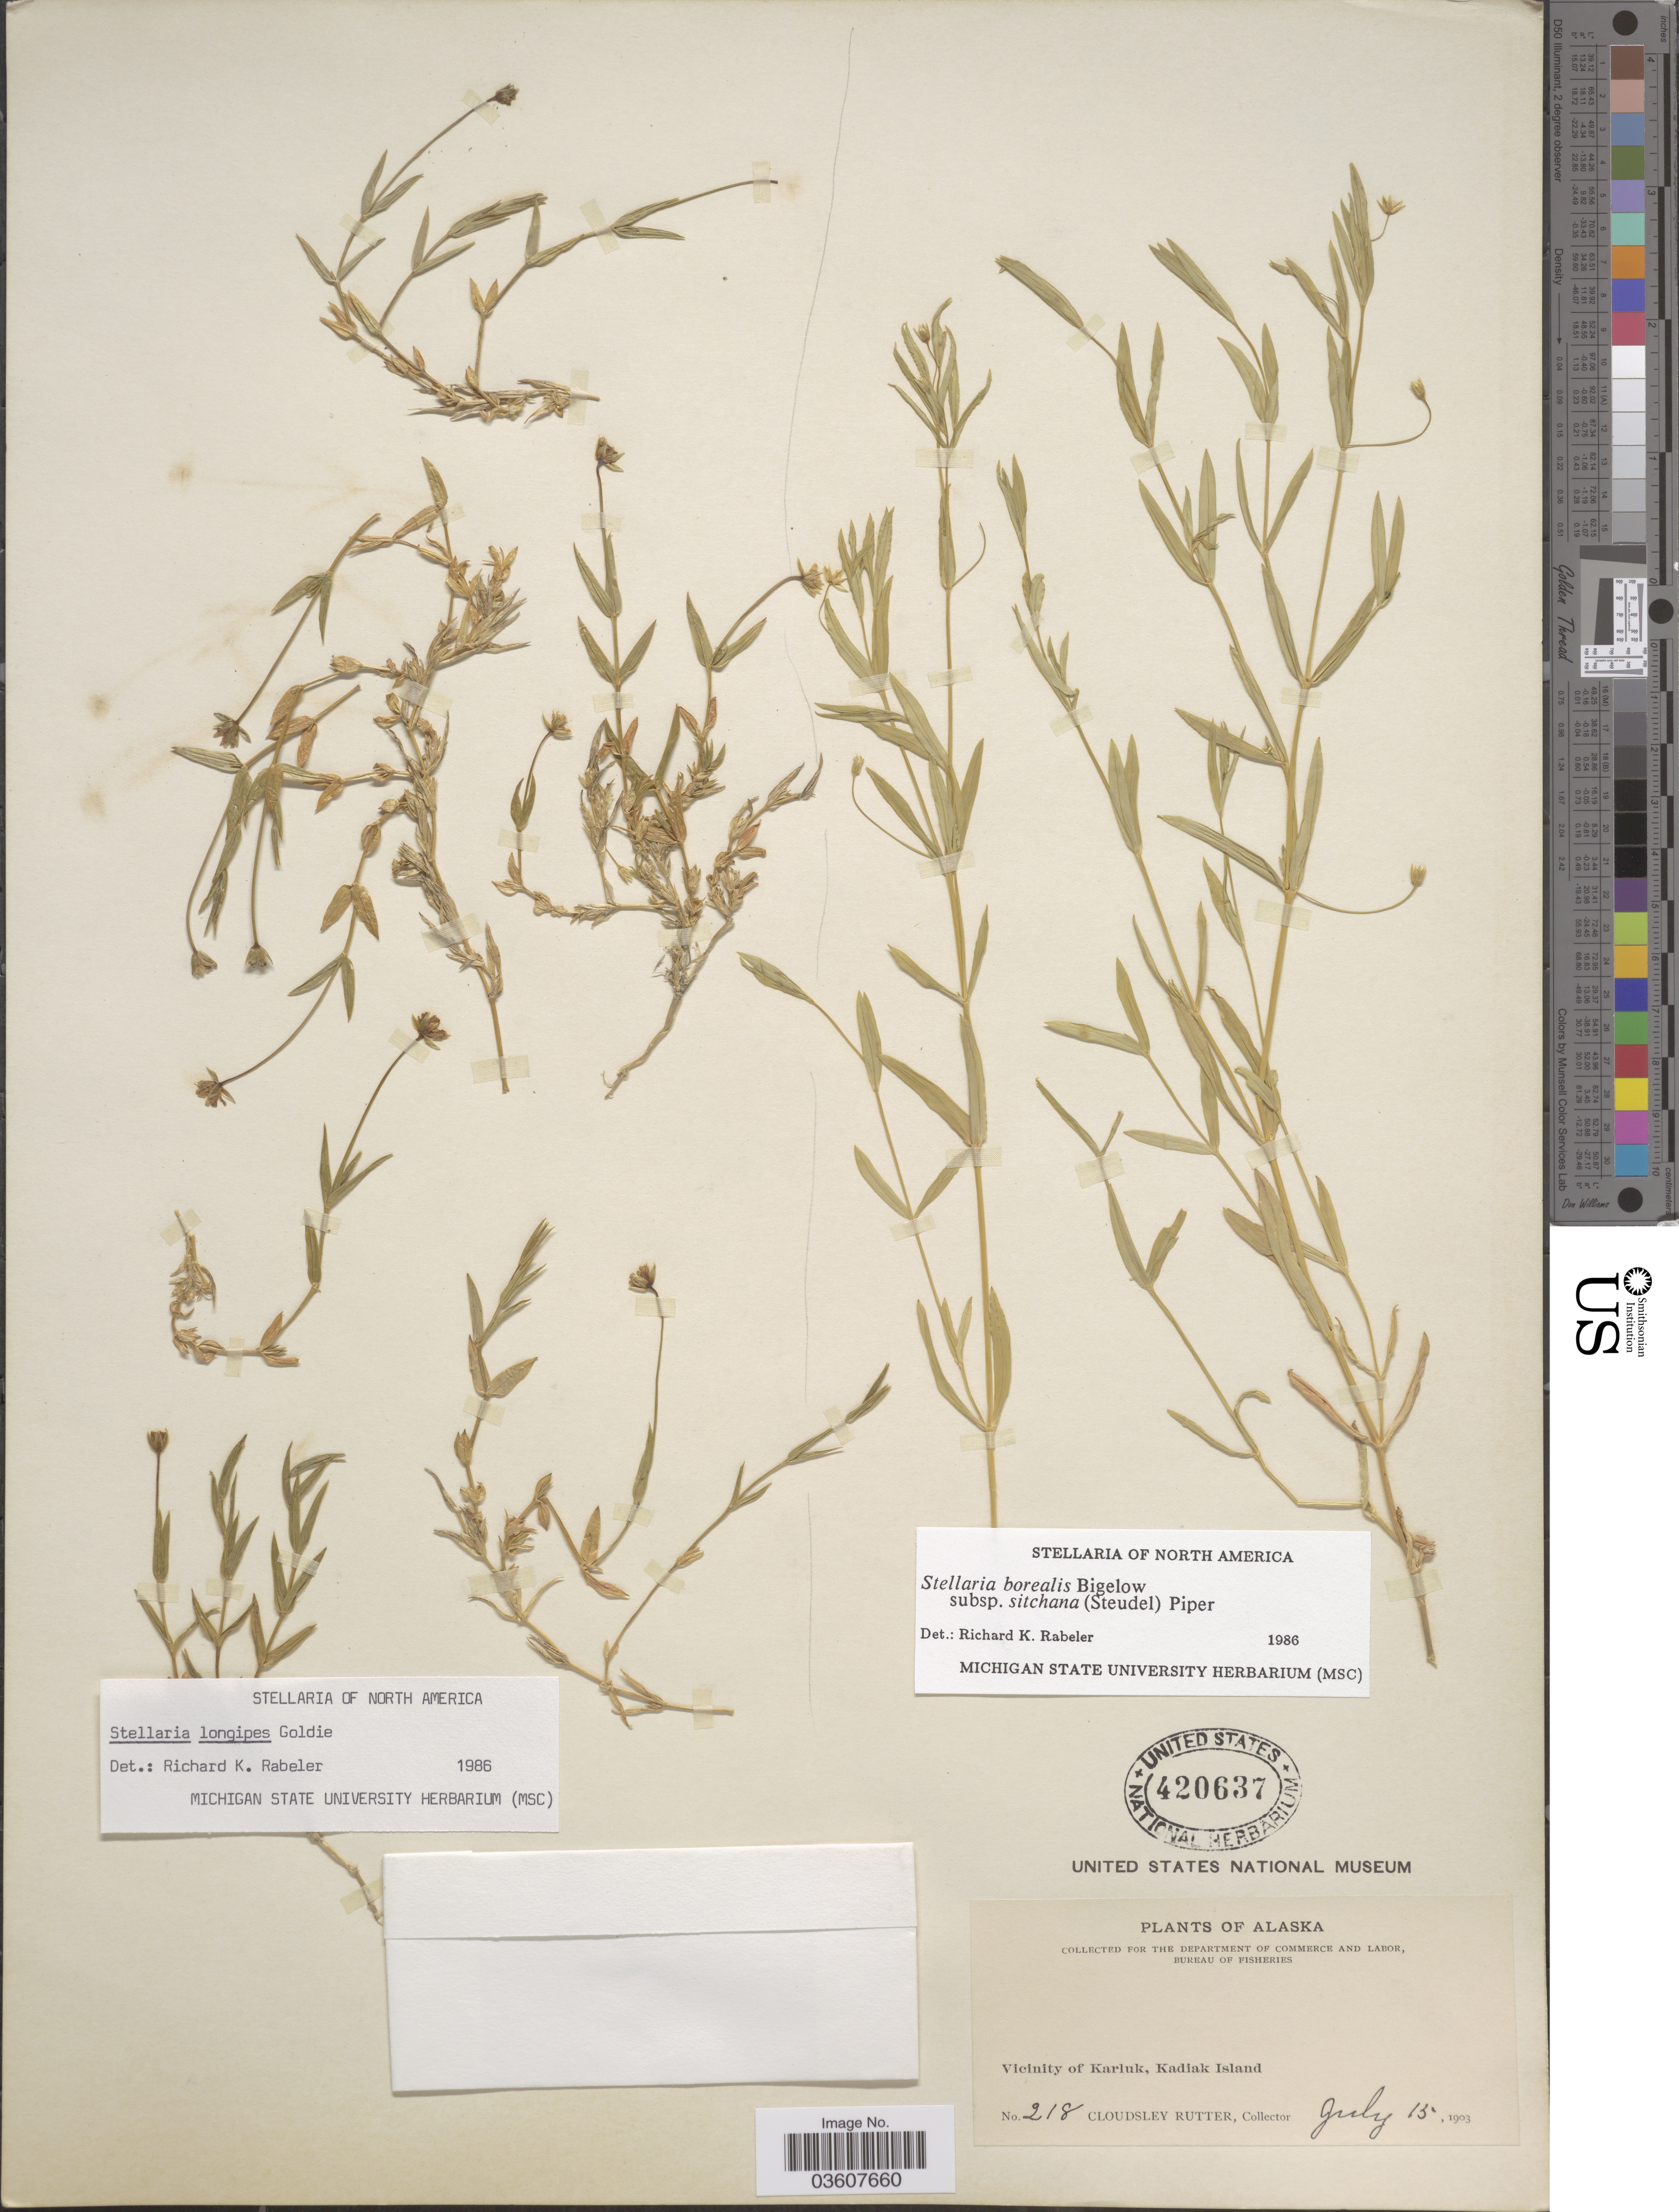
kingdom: Plantae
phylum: Tracheophyta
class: Magnoliopsida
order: Caryophyllales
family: Caryophyllaceae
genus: Stellaria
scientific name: Stellaria borealis subsp. sitchana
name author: (Steud.) Piper & Beattie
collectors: C. Rutter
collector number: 218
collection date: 1903-07-15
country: United States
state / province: Alaska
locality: Vicinity of Karluk, Kadiak Island.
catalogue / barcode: US 420637